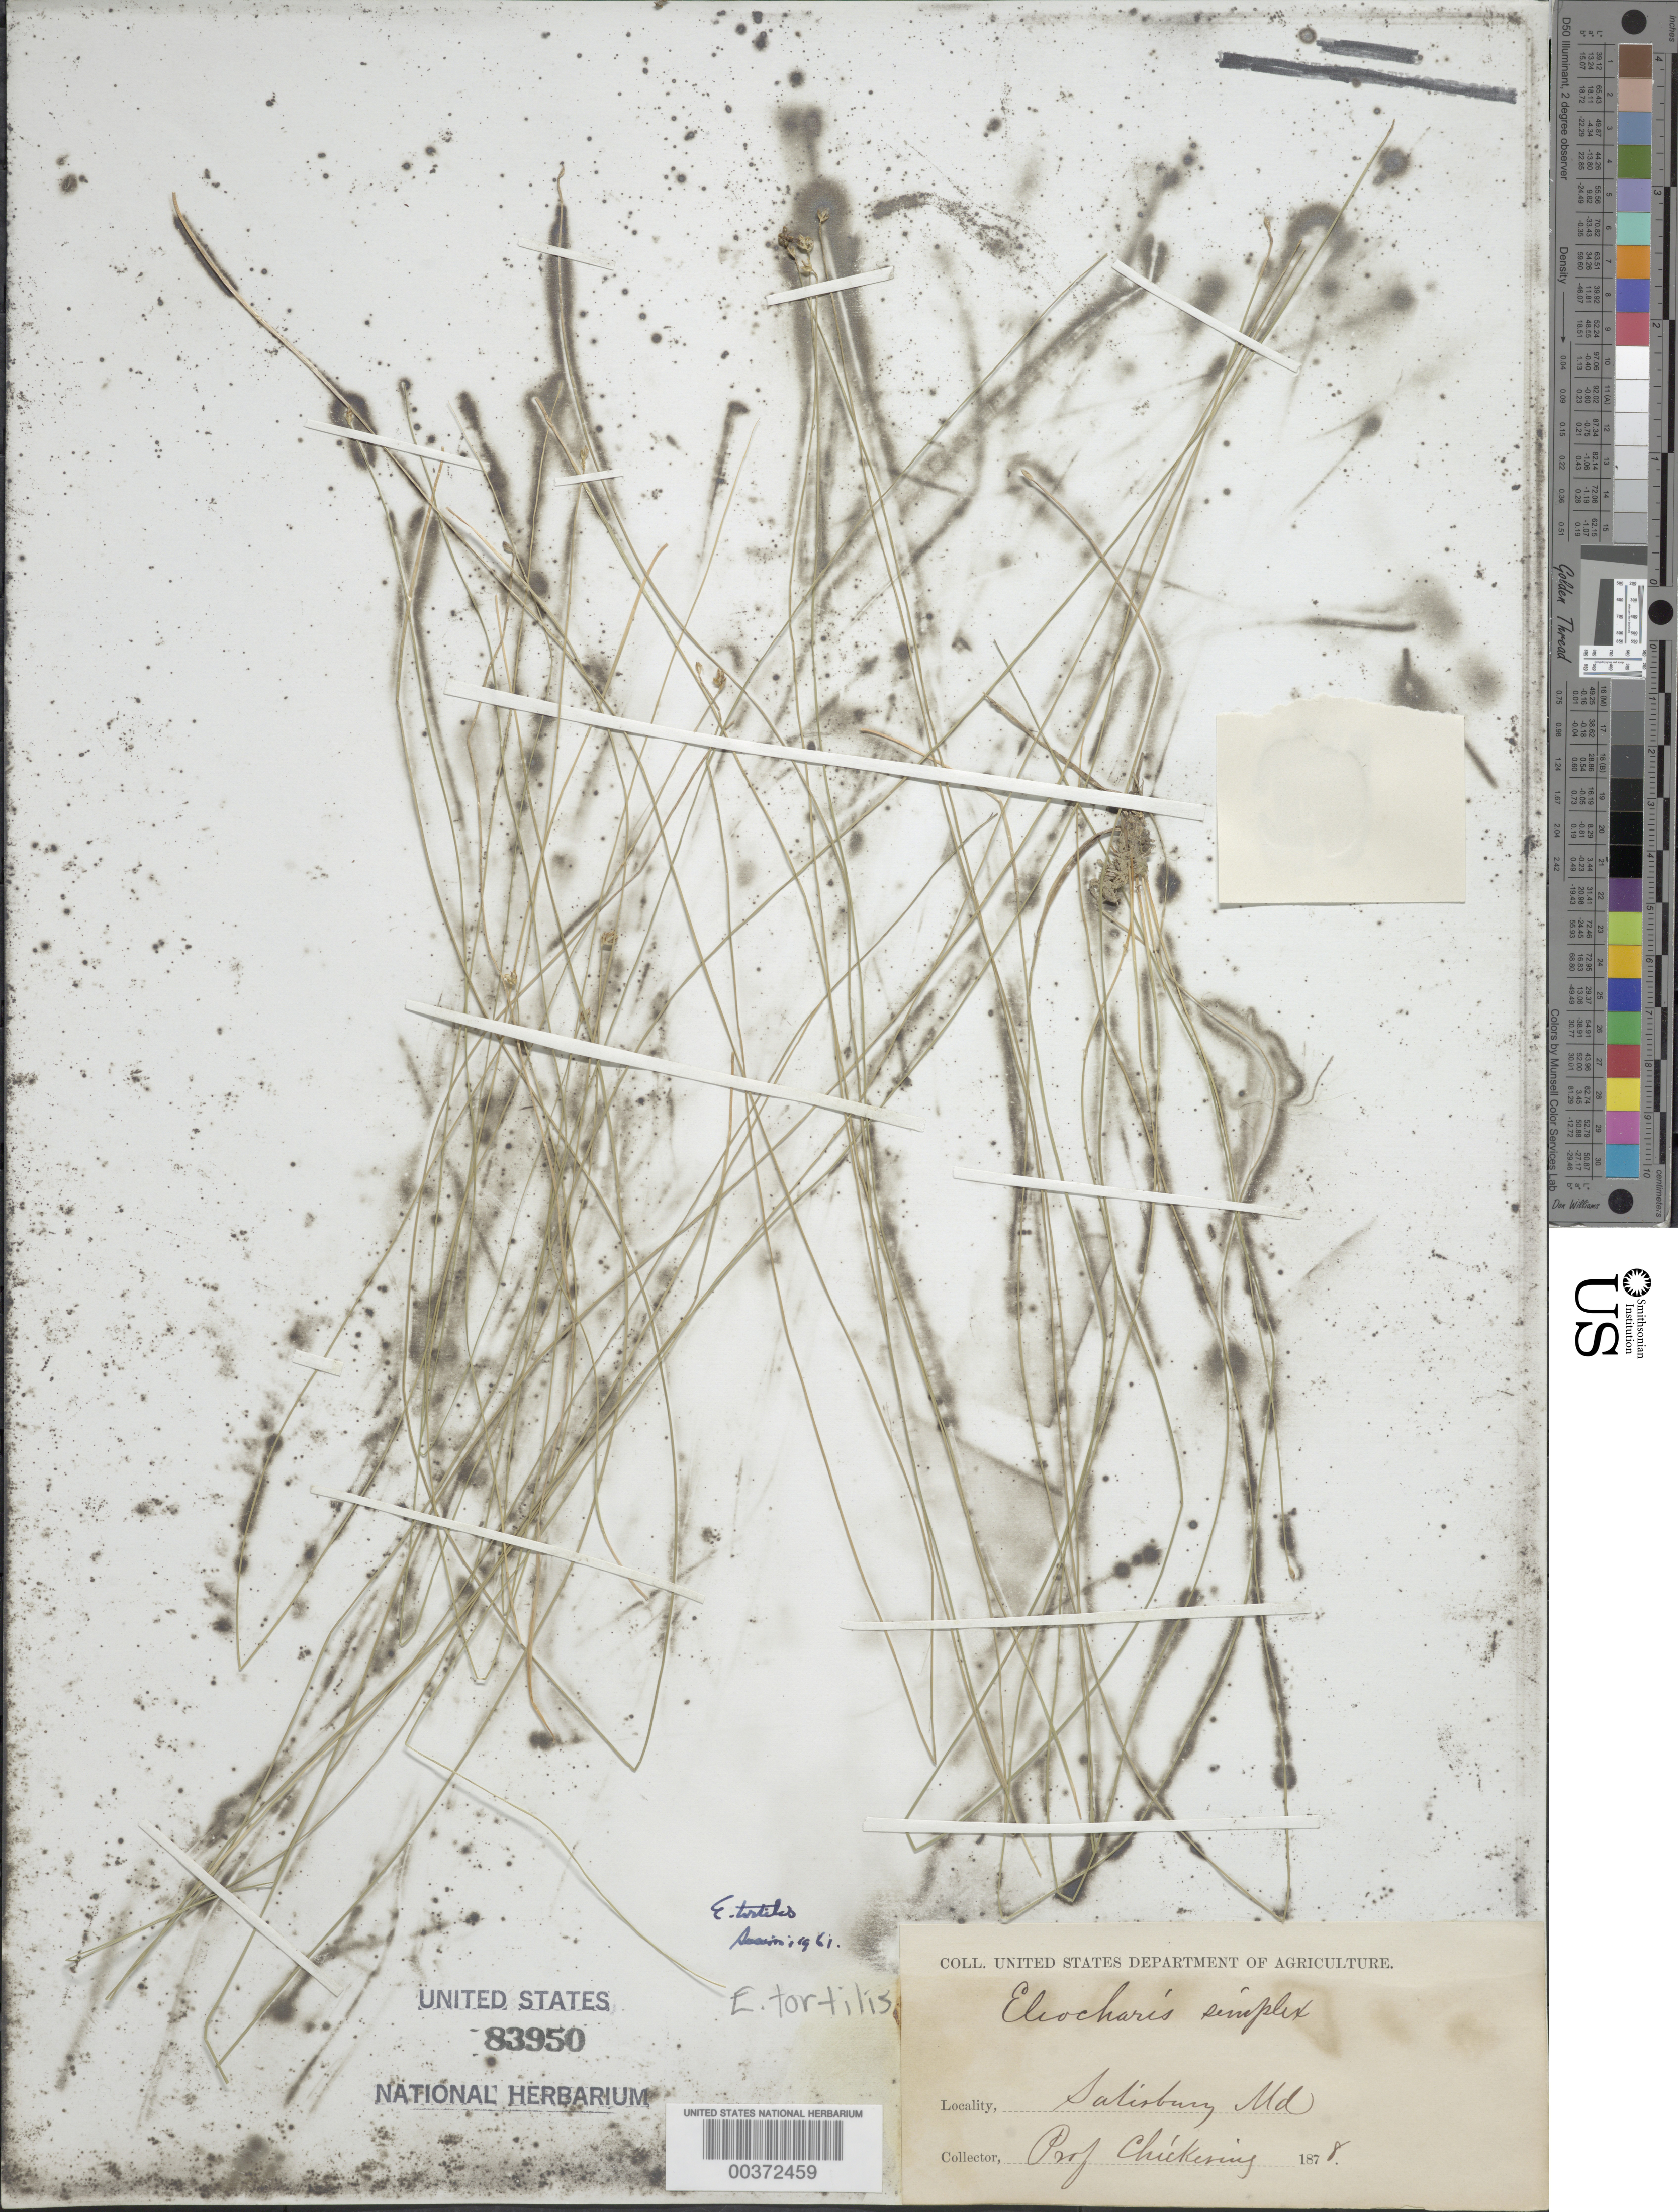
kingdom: Plantae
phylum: Tracheophyta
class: Liliopsida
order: Poales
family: Cyperaceae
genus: Eleocharis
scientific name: Eleocharis tortilis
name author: (Link) Schult.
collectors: J. W. Chickering Jr.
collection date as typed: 1878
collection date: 1878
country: United States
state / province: Maryland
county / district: Wicomico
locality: Salisbury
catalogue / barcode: US 83950